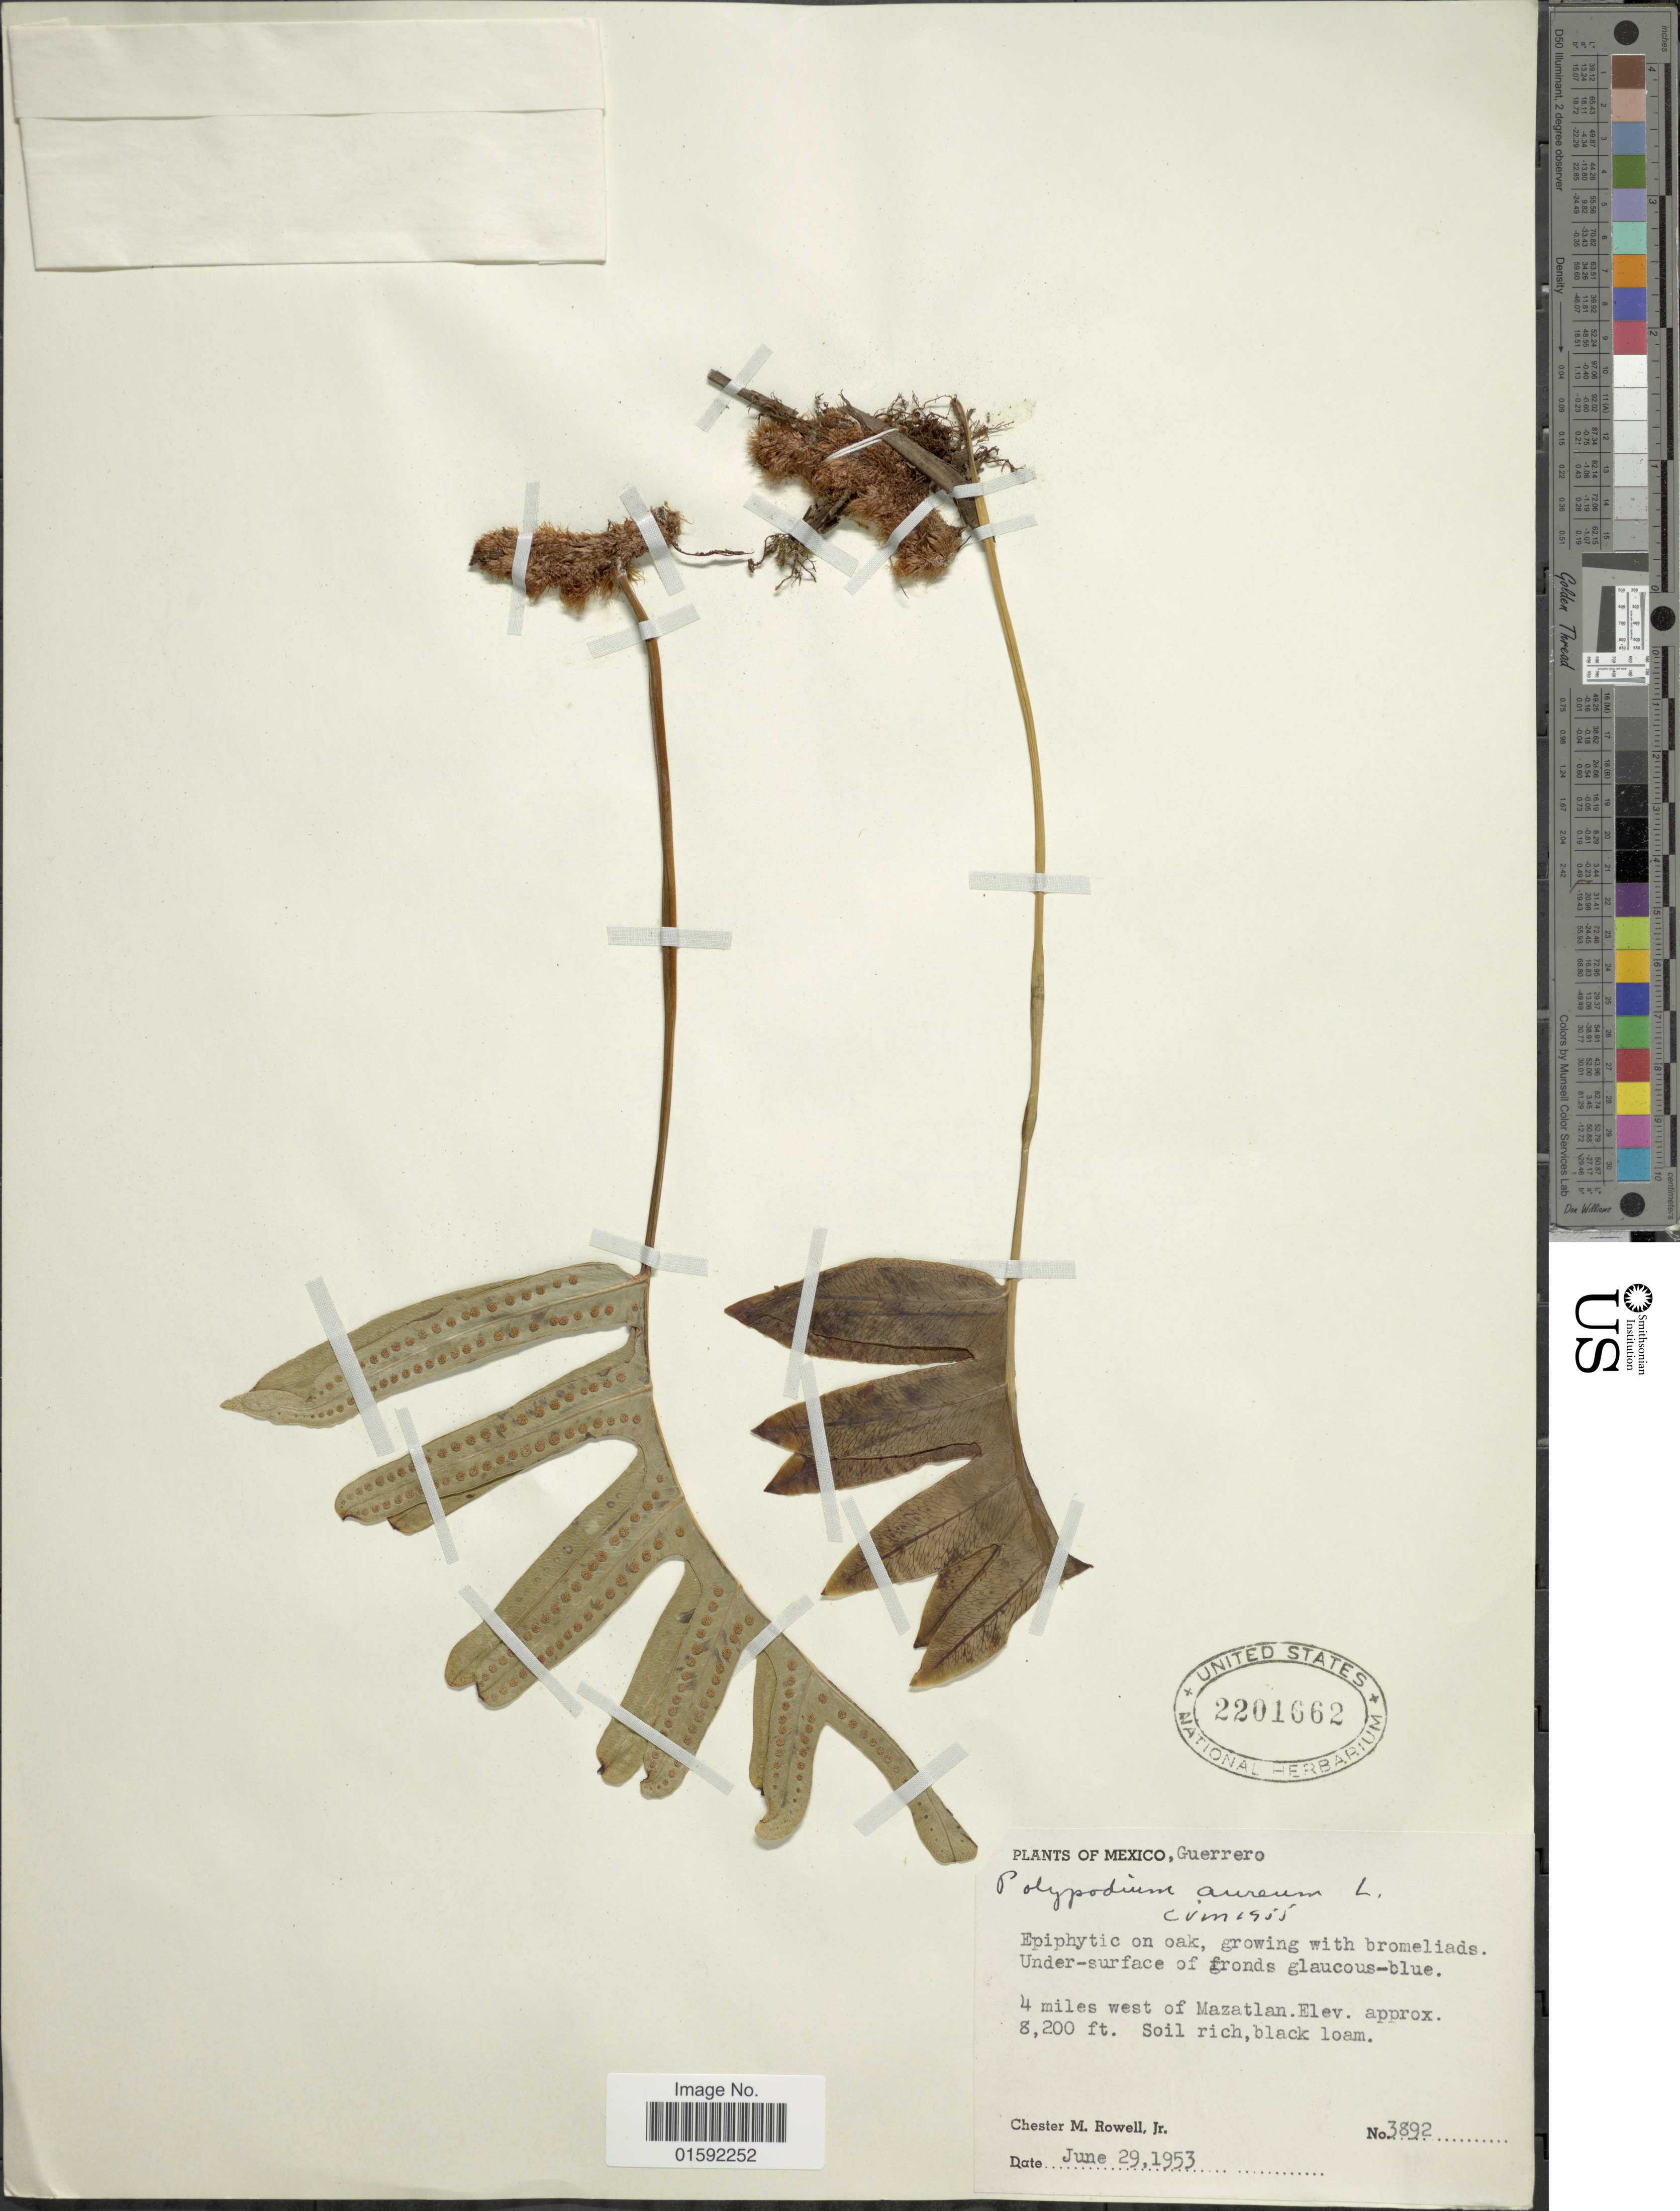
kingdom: Plantae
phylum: Tracheophyta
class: Polypodiopsida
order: Polypodiales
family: Polypodiaceae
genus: Phlebodium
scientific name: Phlebodium pseudoaureum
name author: (Cav.) Lellinger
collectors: C. M. Rowell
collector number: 3892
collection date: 1953-06-29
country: Mexico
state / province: Guerrero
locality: Mexico, Guerrero, 4 miles west of Mazatlan.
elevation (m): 2499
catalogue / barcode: US 2201662